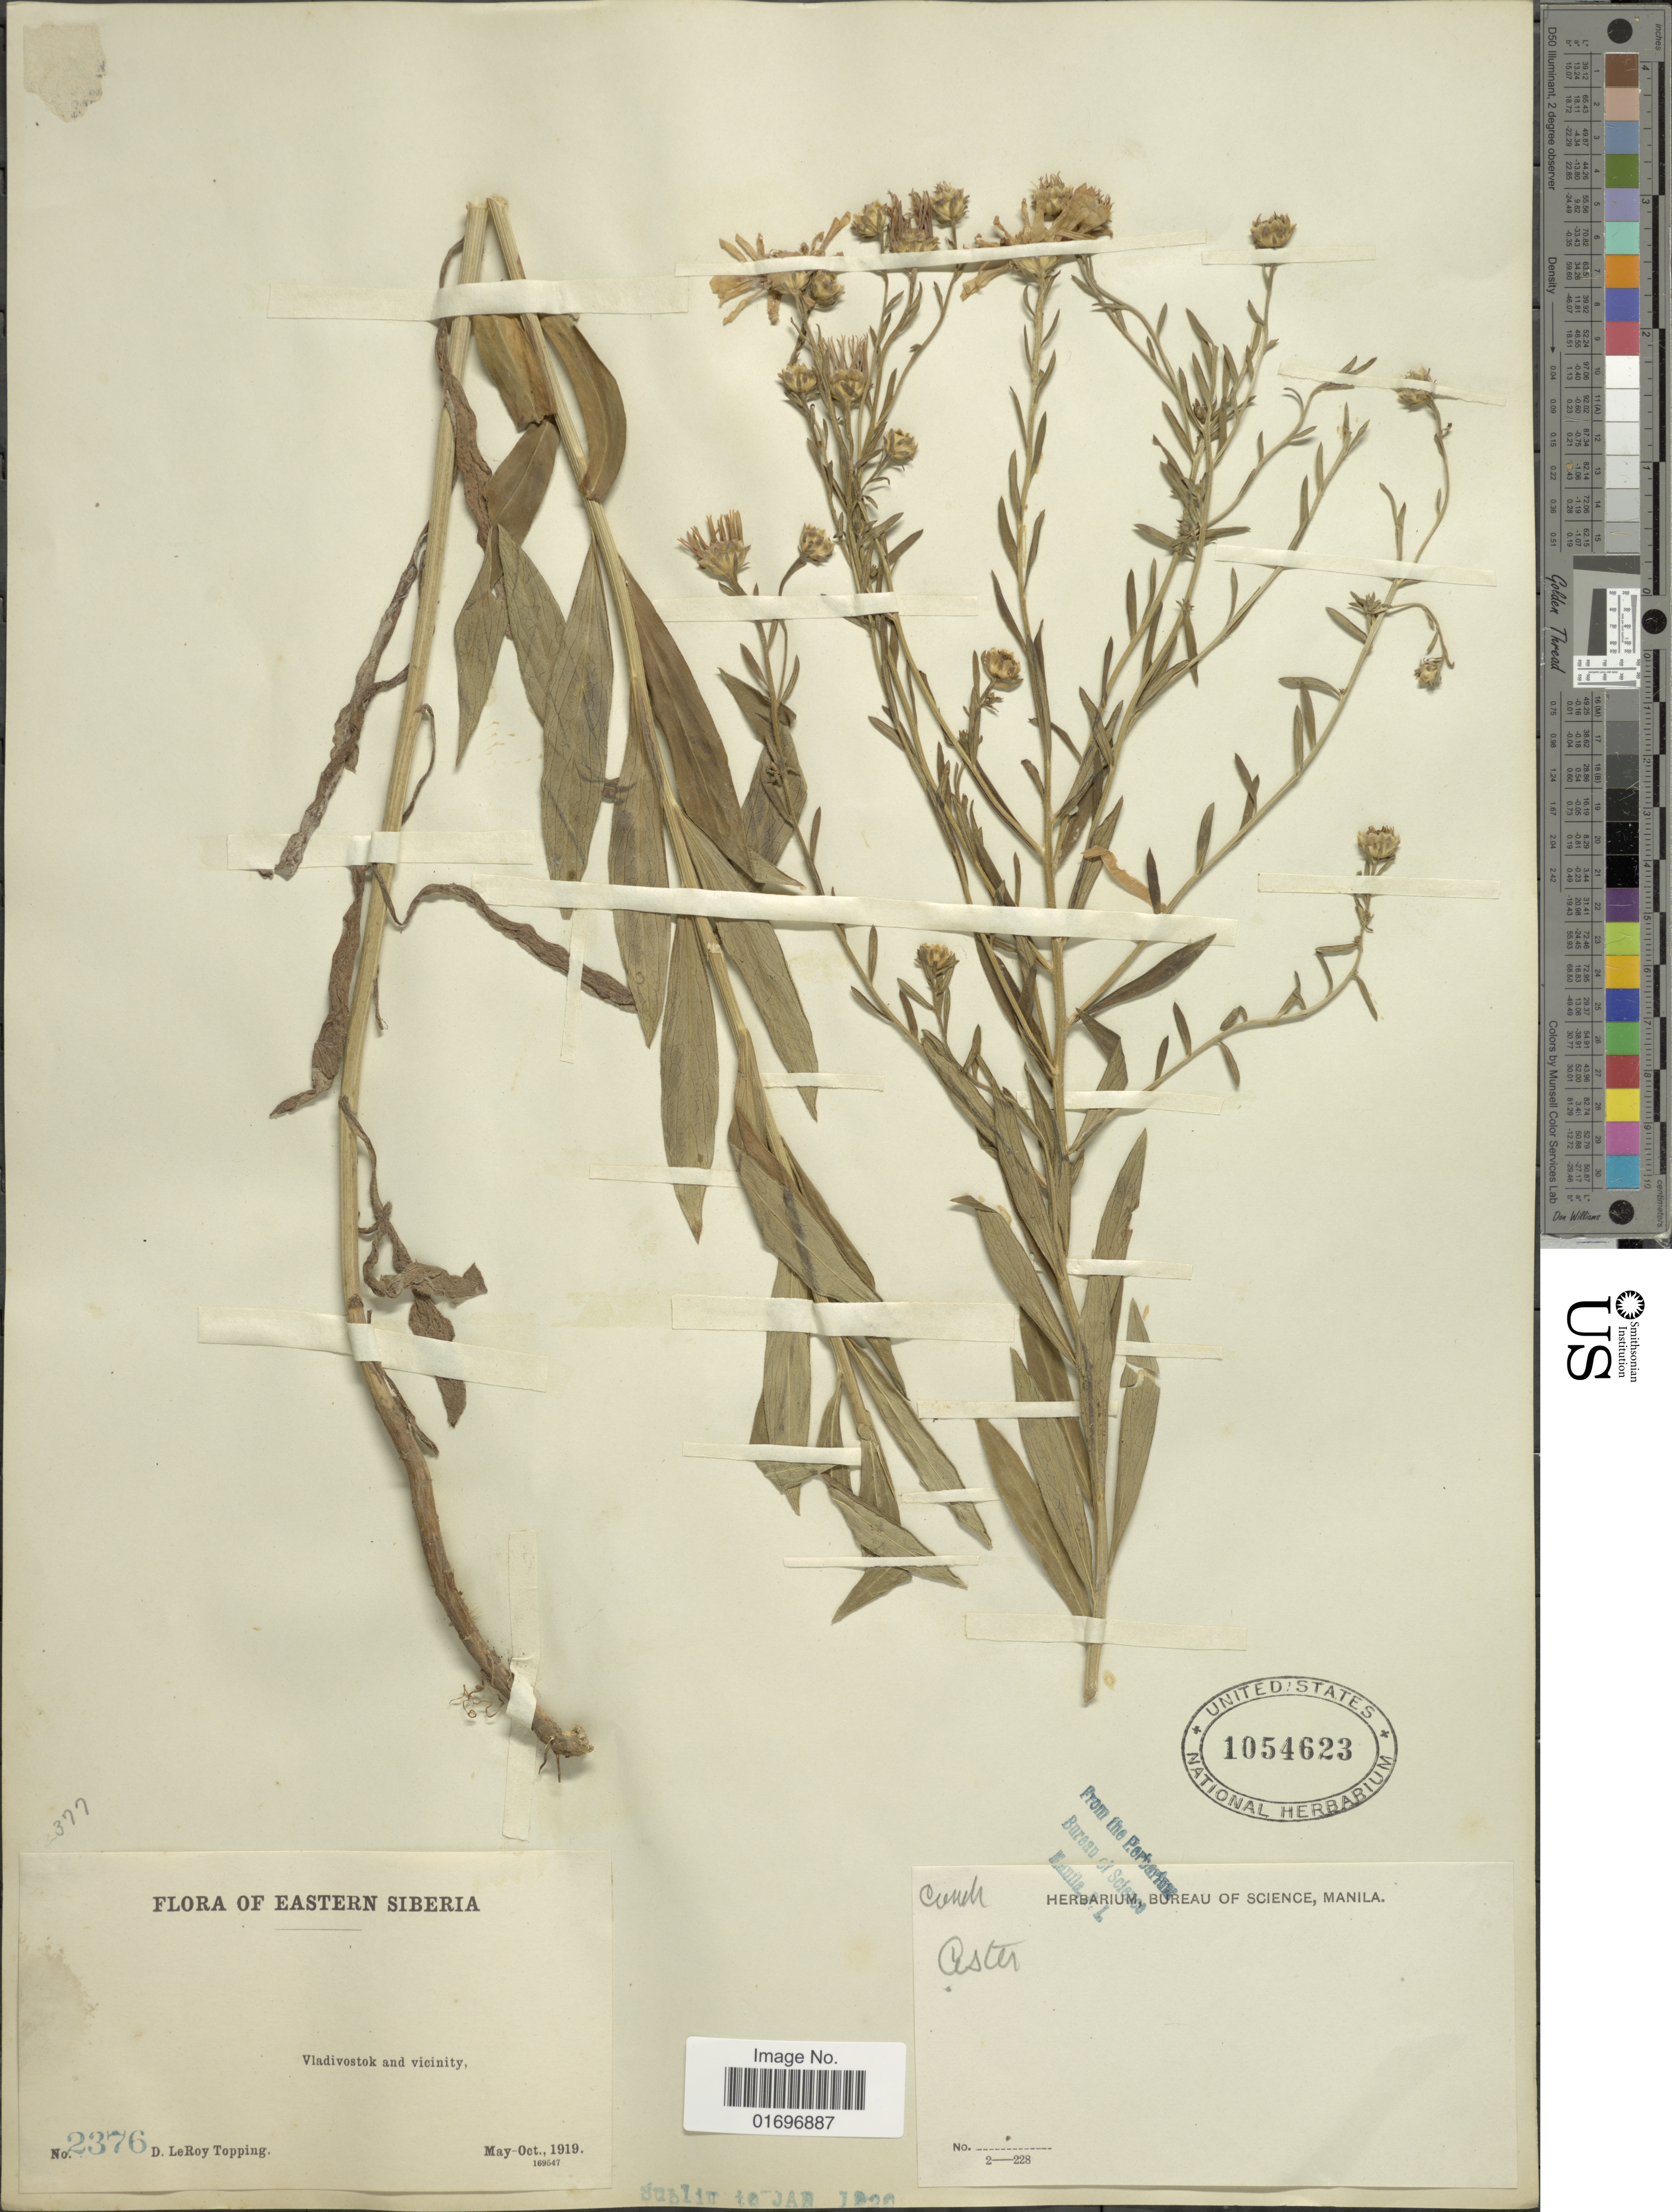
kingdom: Plantae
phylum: Tracheophyta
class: Magnoliopsida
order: Asterales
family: Asteraceae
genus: Aster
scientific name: Aster sp.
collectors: D. L. Topping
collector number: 2376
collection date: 1919-05/1919-10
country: Russian Federation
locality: Eastern Siberia. Vladivostok and vicinity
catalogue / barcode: US 1054623